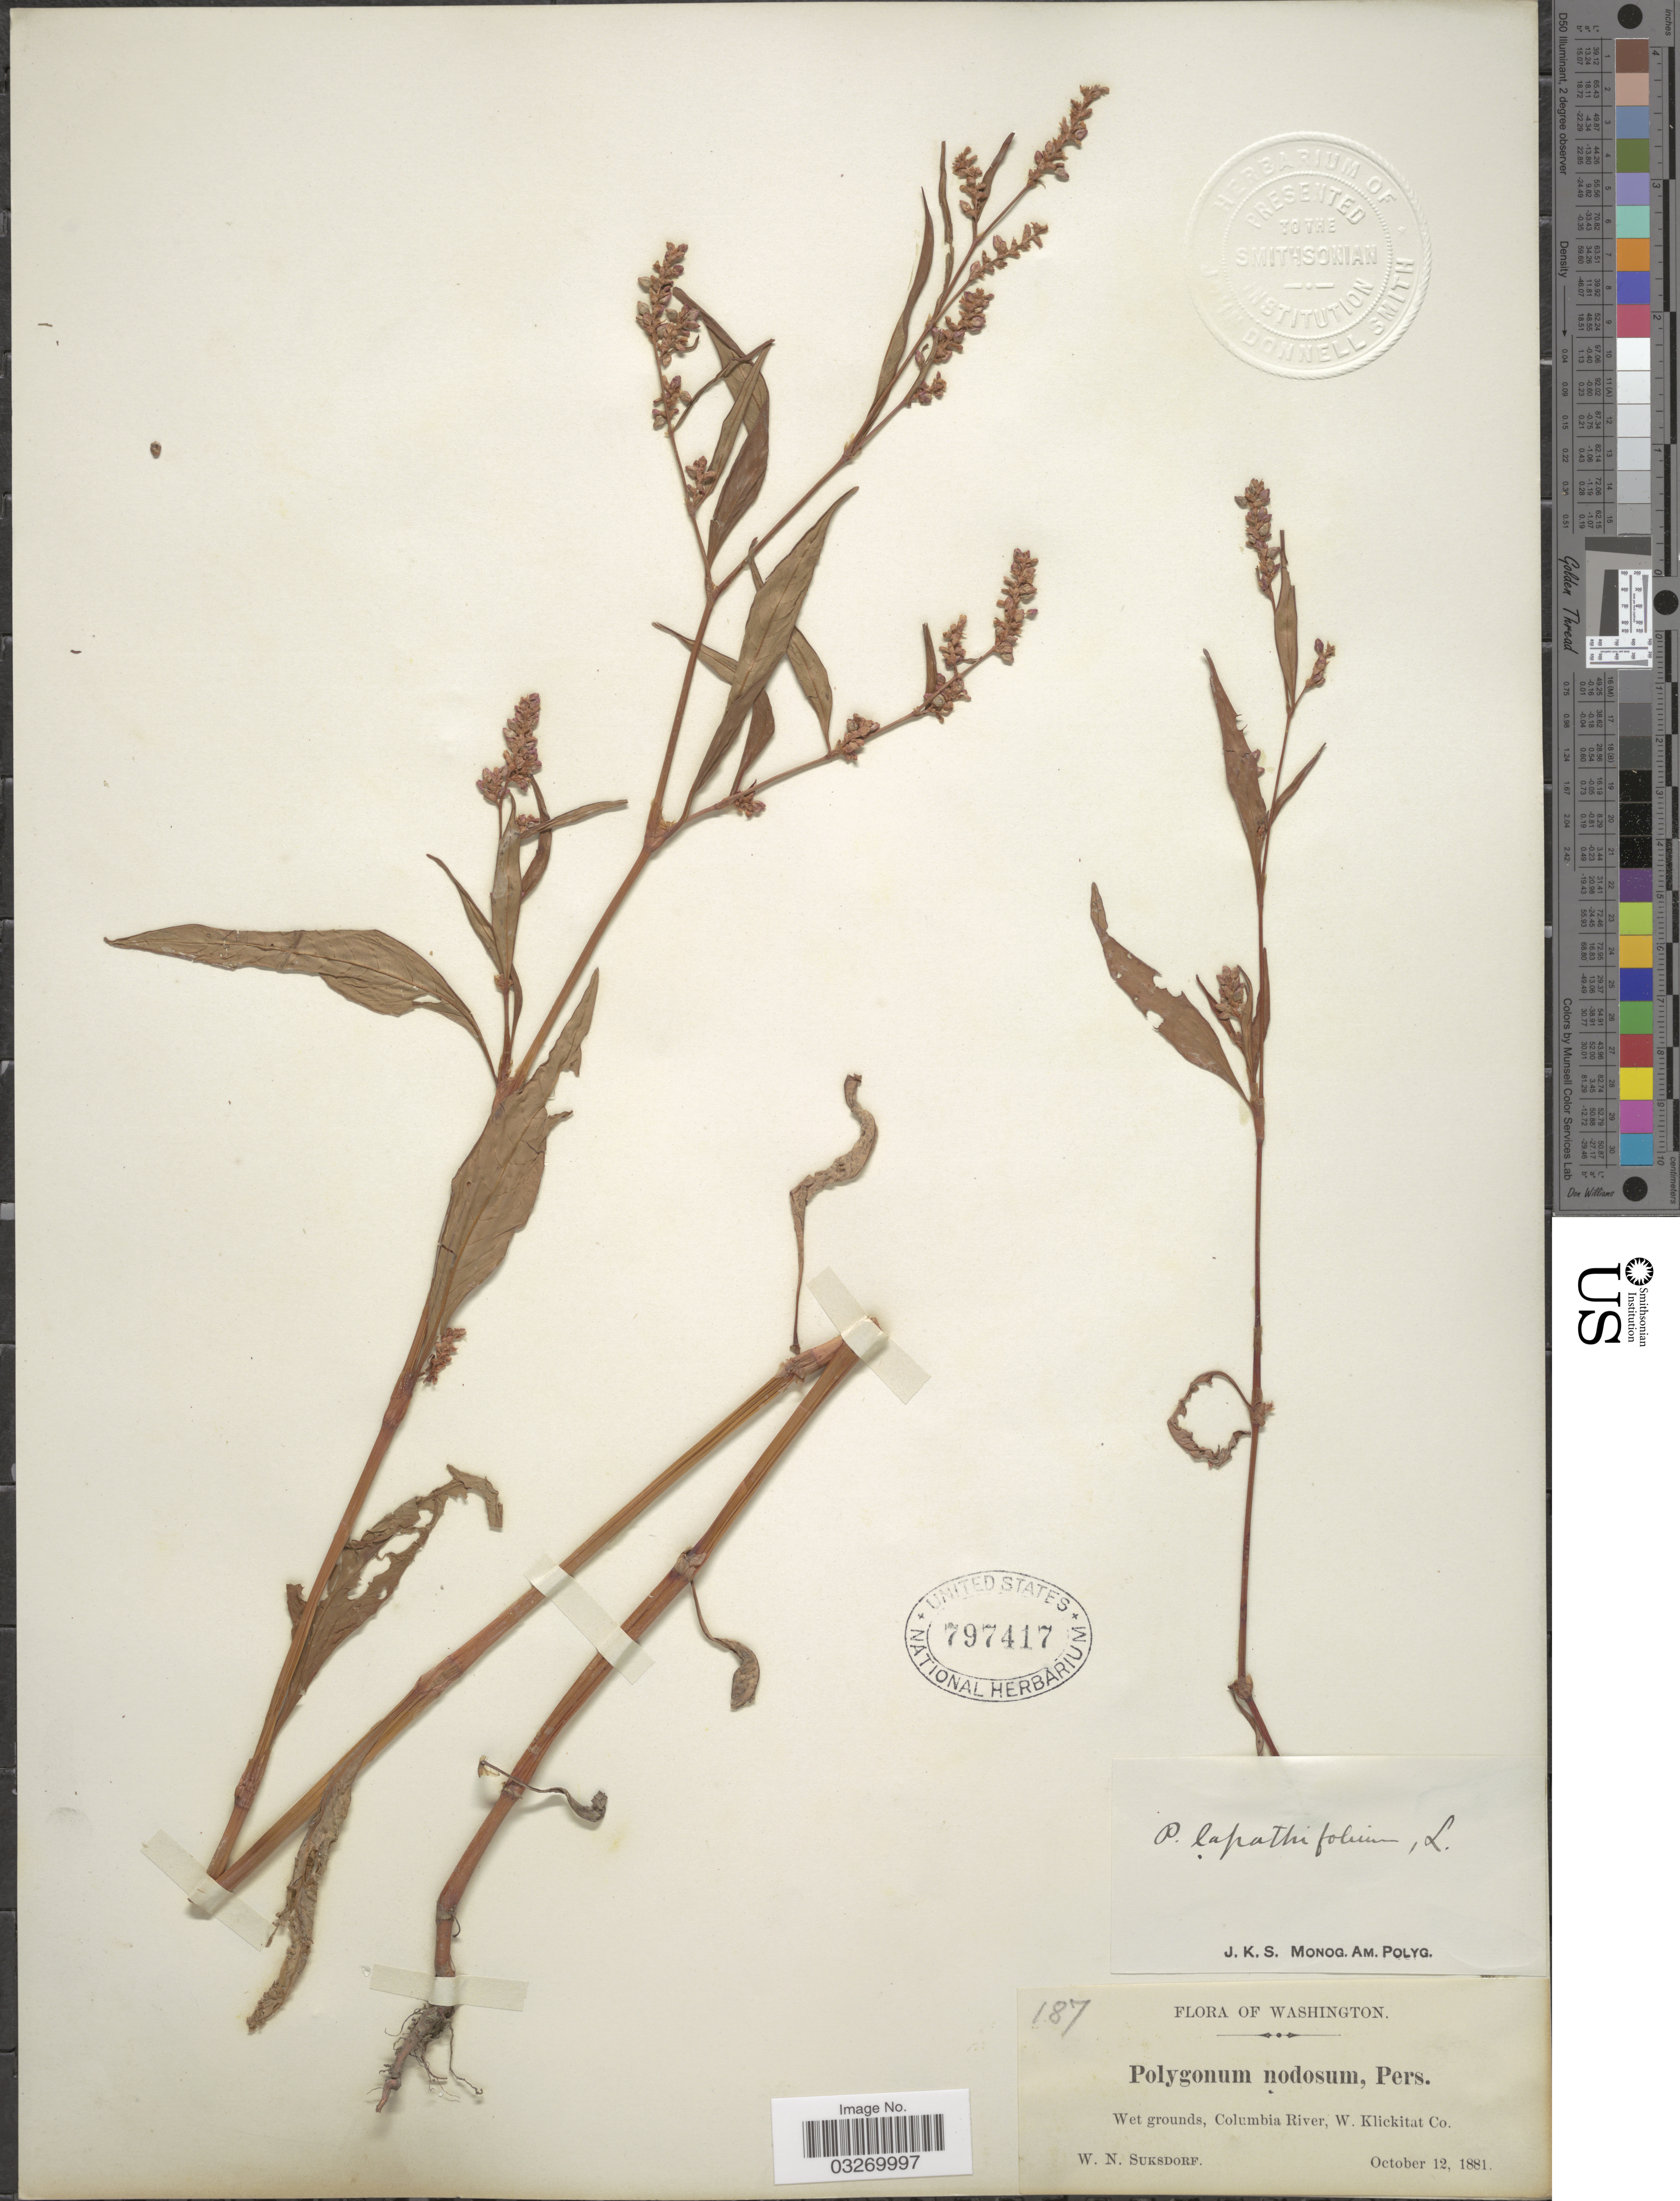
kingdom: Plantae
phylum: Tracheophyta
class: Magnoliopsida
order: Caryophyllales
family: Polygonaceae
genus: Persicaria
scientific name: Persicaria lapathifolia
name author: (L.) Delarbre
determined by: Atha, D. E.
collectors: W. N. Suksdorf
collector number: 187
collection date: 1881-10-12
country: United States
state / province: Washington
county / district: Klickitat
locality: Wet grounds, Columbia River, W. Klickitat Co.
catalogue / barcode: US 797417